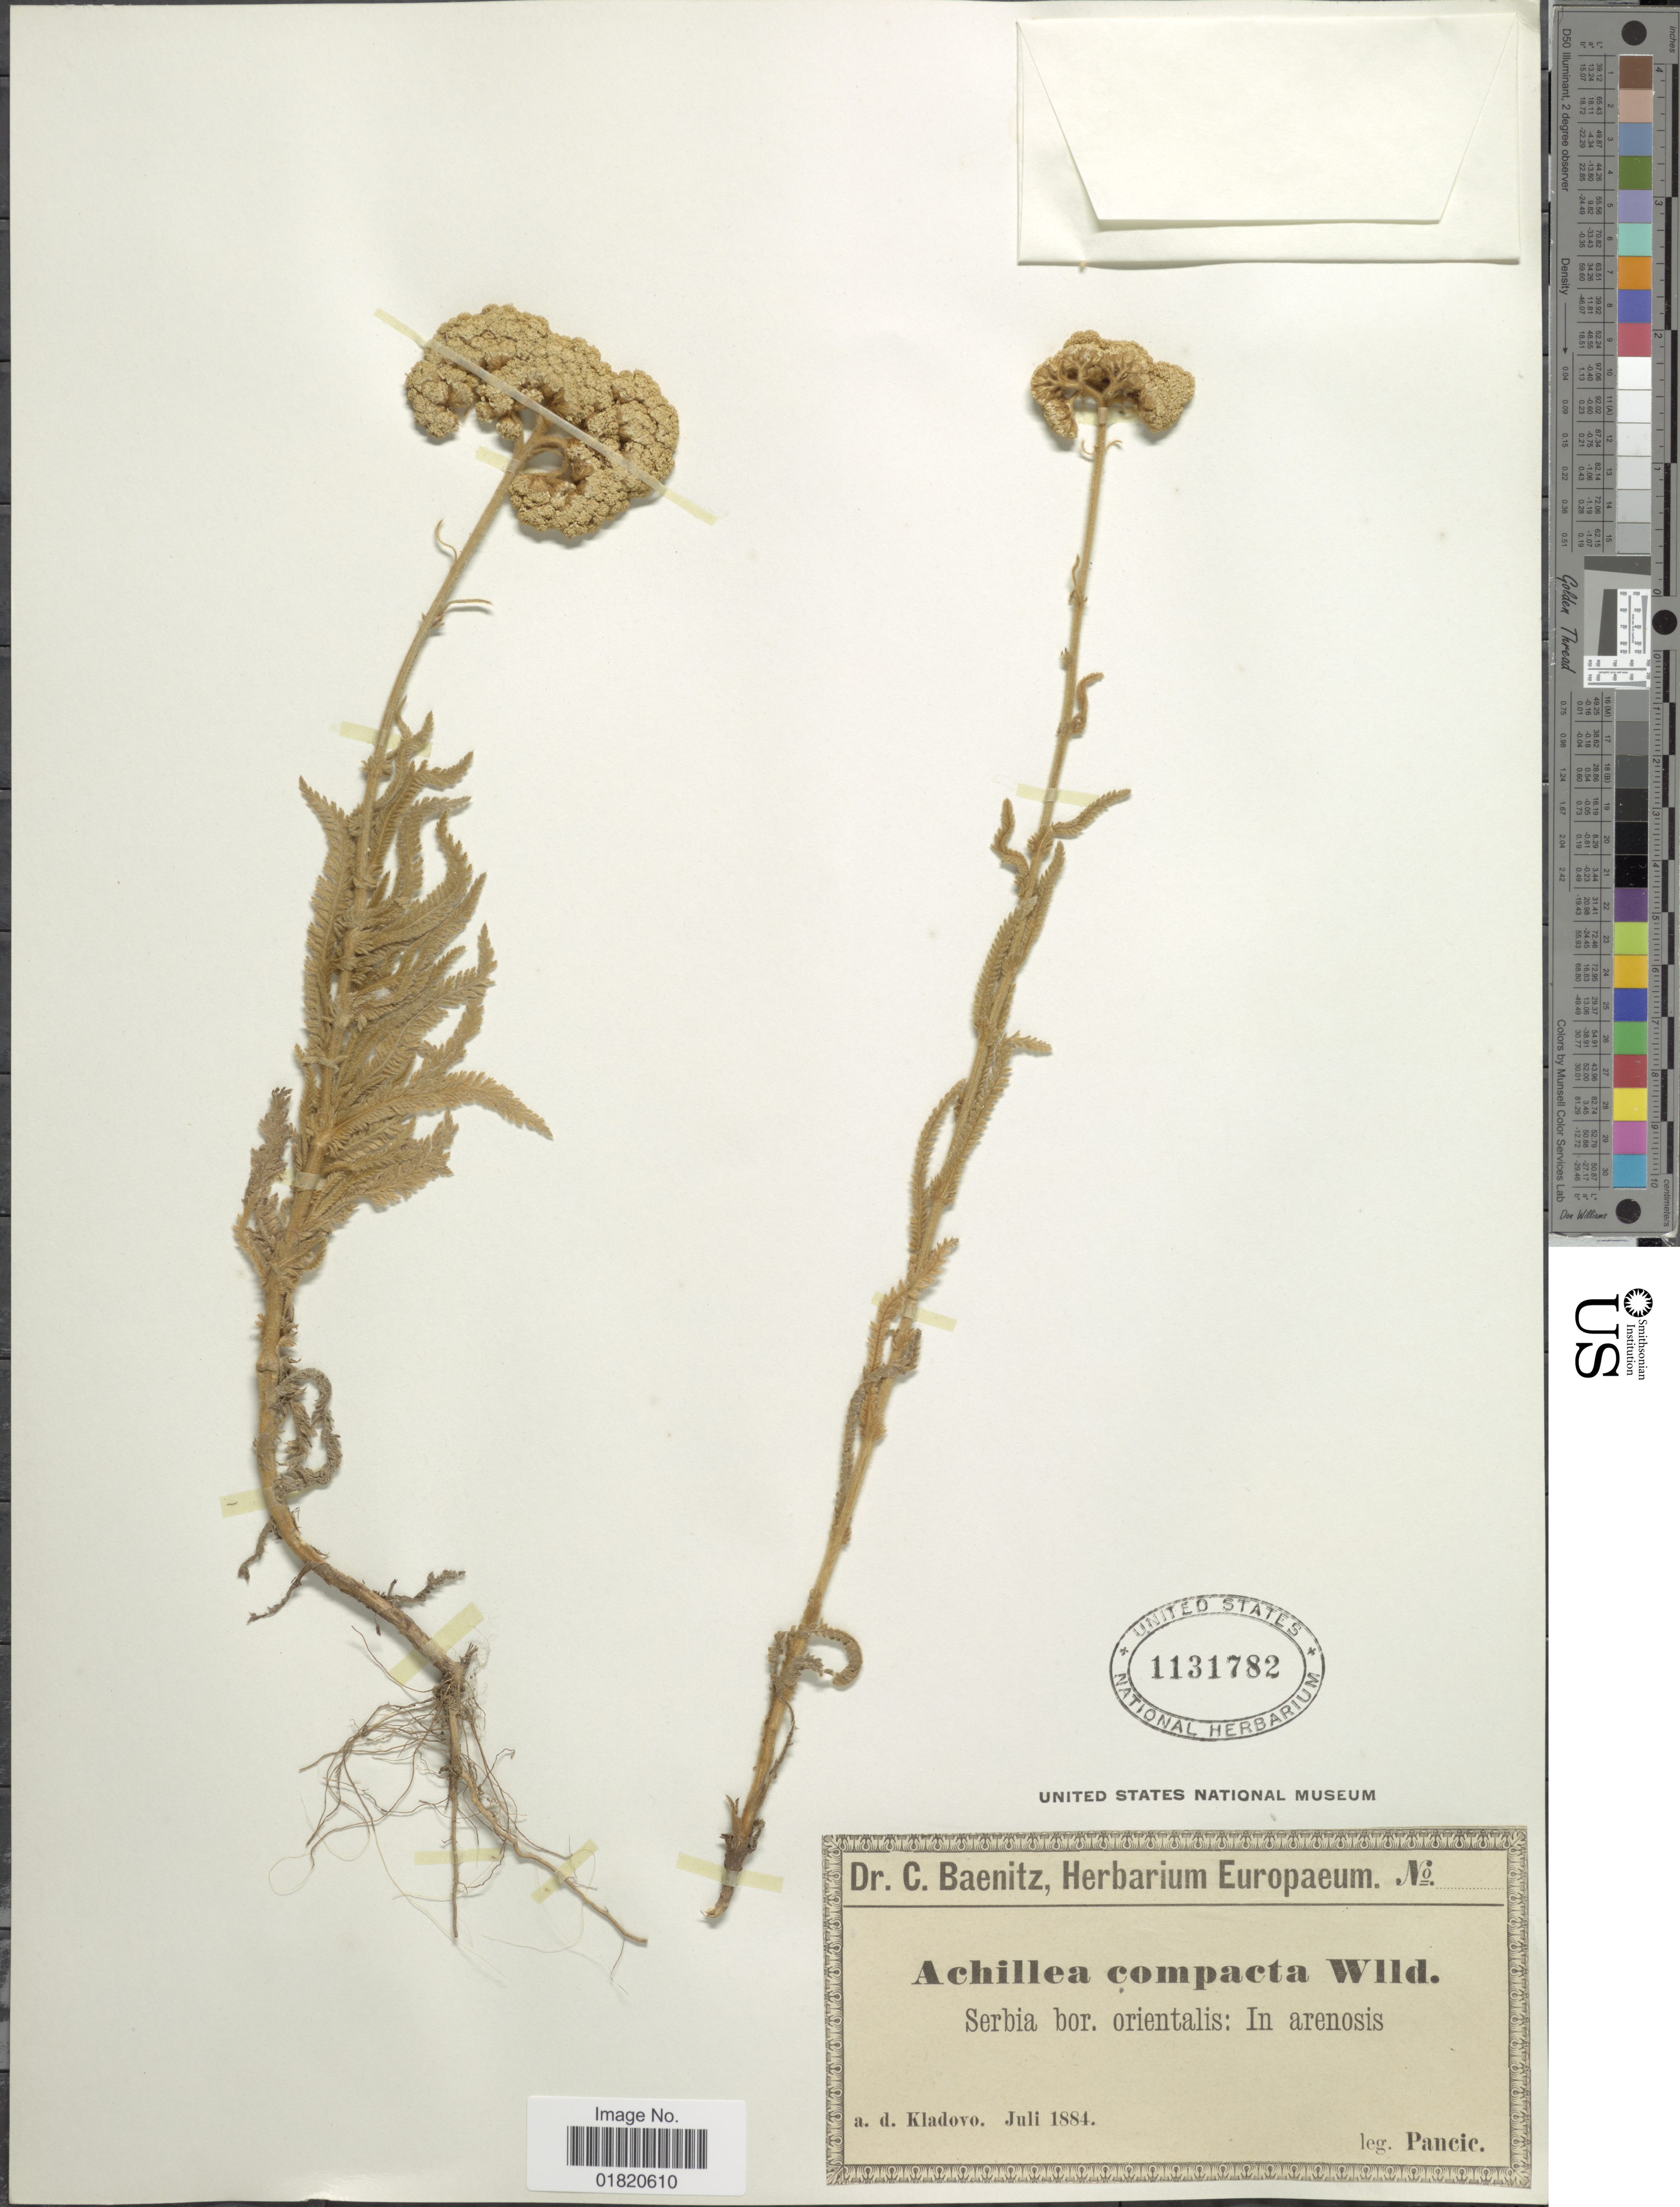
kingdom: Plantae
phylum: Tracheophyta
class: Magnoliopsida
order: Asterales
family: Asteraceae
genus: Achillea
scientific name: Achillea compacta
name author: Willd.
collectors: Pancic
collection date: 1884-07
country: Serbia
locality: Bor. orientalis: In arenosis. a. d. Kladovo [unsure placement]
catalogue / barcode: US 1131782